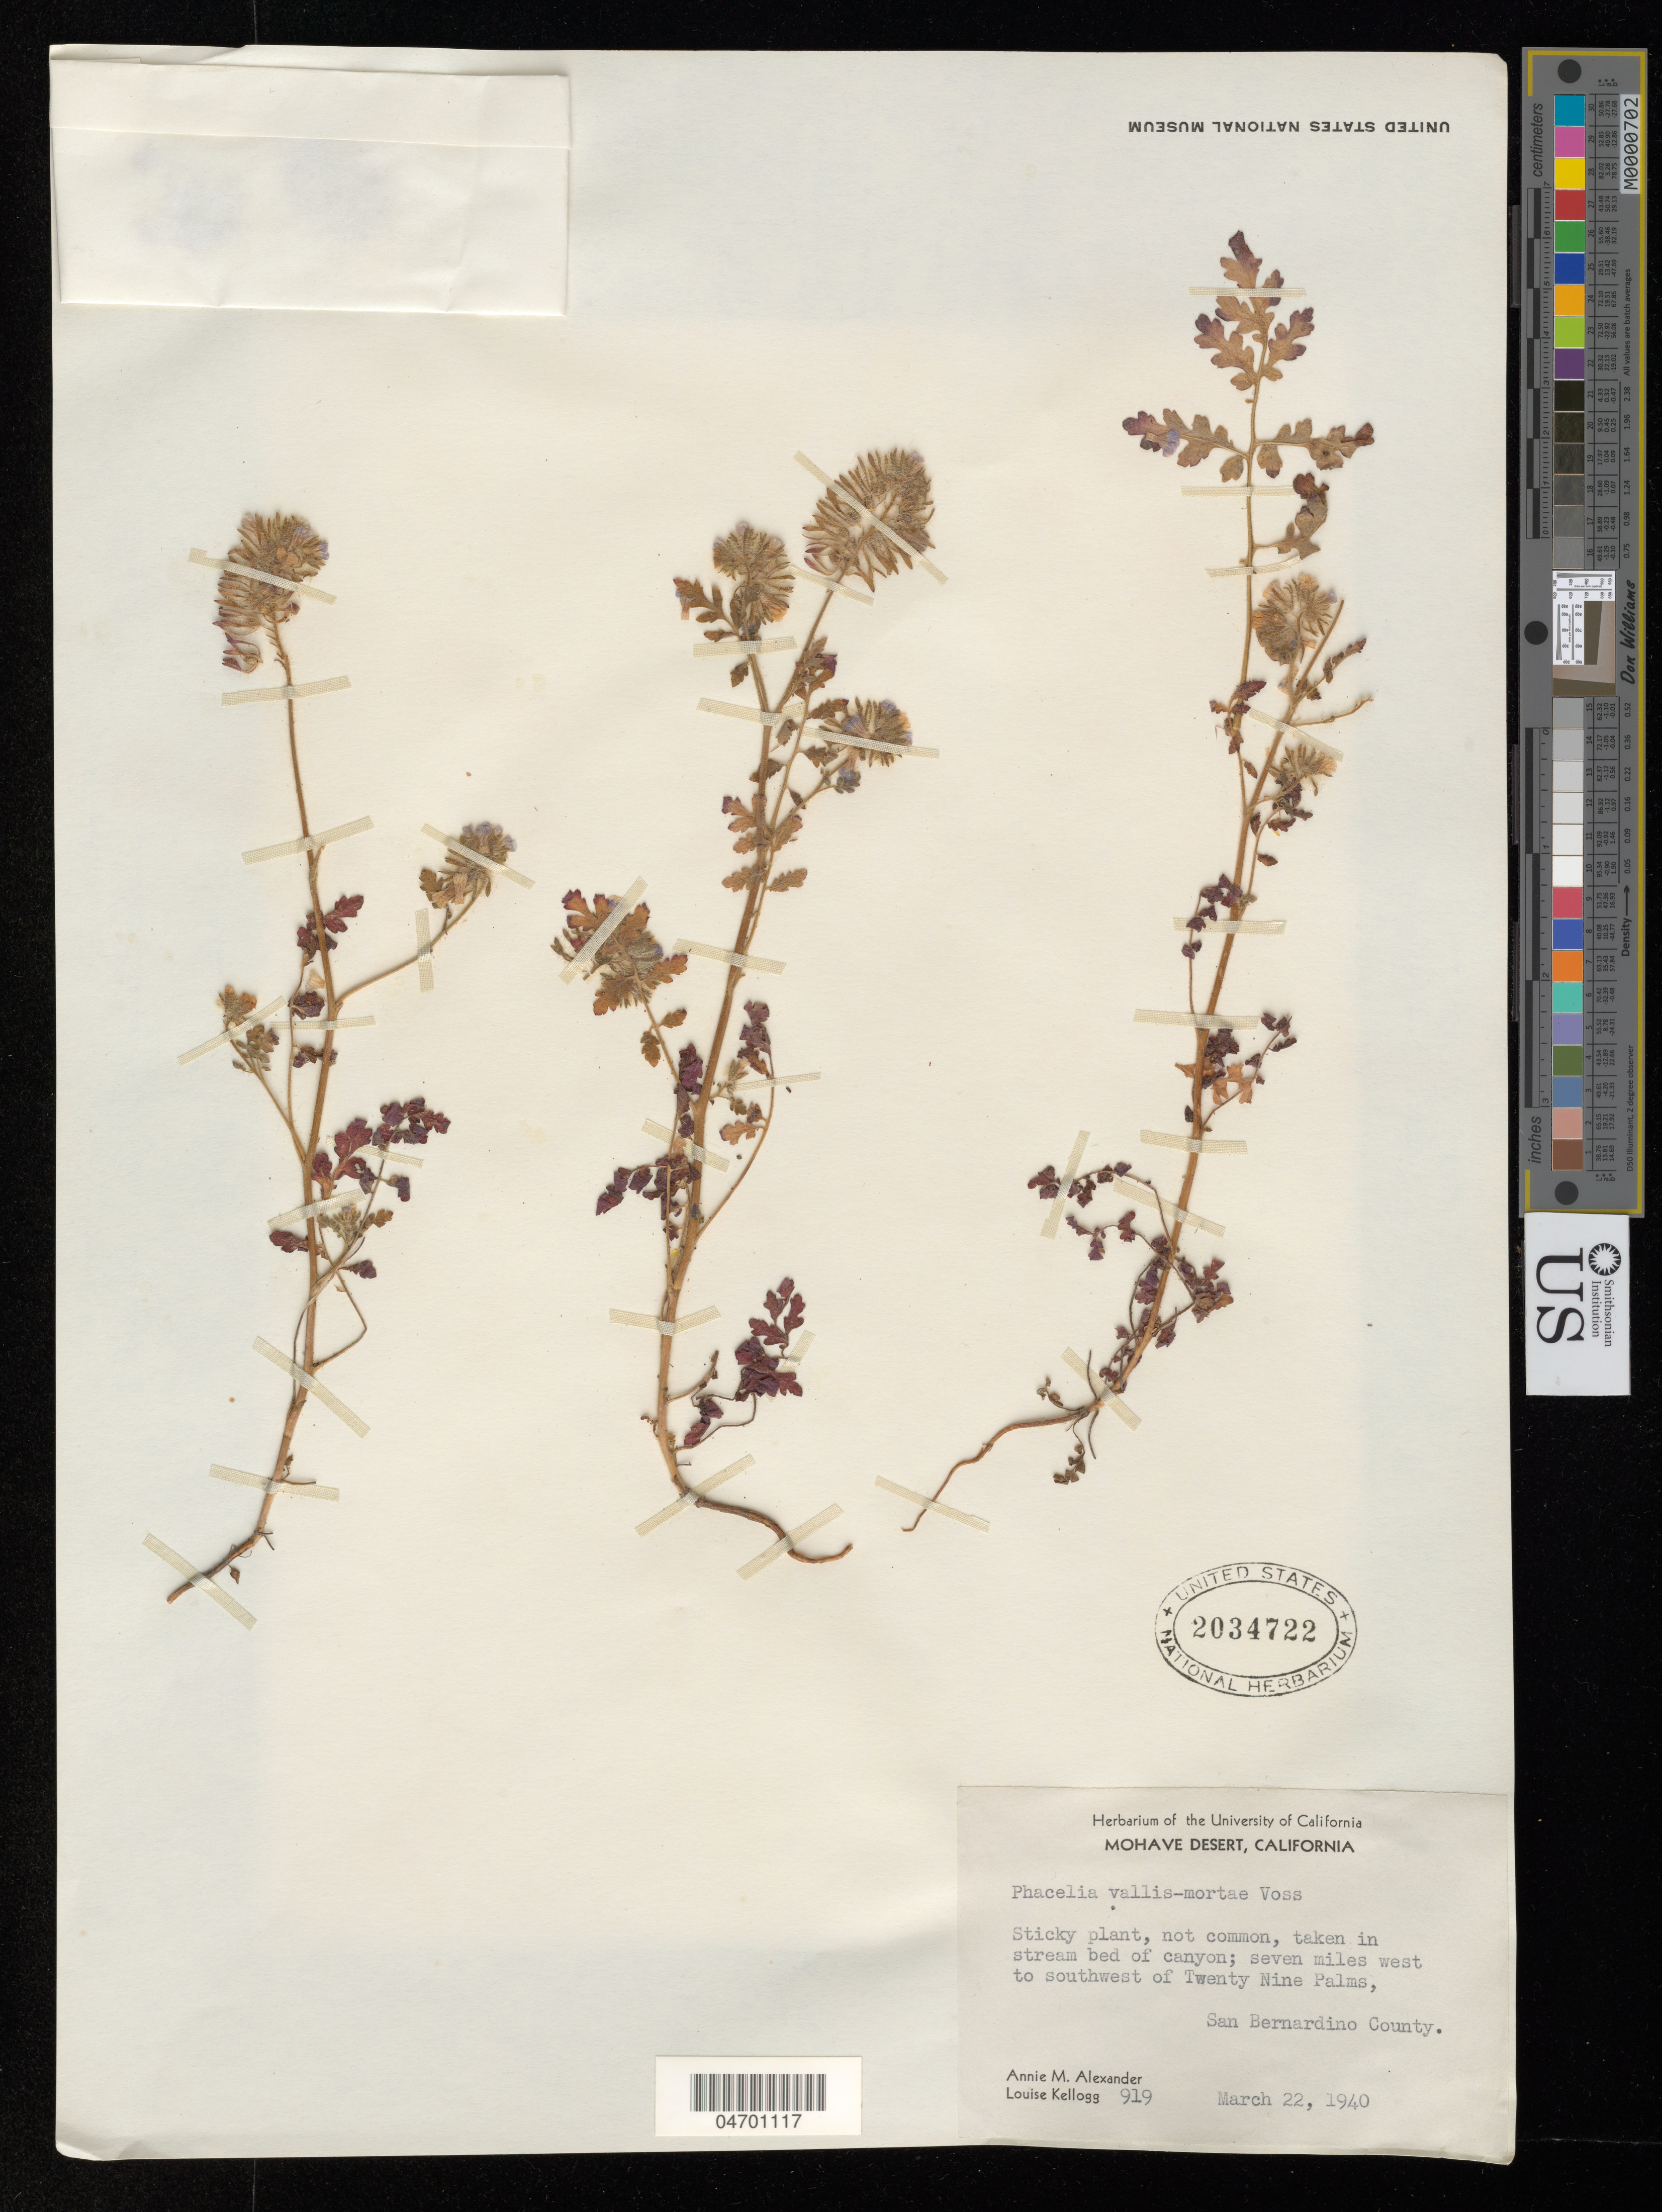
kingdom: Plantae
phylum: Tracheophyta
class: Magnoliopsida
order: Boraginales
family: Hydrophyllaceae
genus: Phacelia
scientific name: Phacelia vallis-mortae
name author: J.W. Voss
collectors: A. M. Alexander & L. Kellogg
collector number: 919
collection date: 1940-03-22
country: United States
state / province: California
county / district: San Bernardino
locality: Mohave Desert. Seven miles west to southwest of Twenty Nine Palms, San Bernardino County.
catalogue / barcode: US 2034722